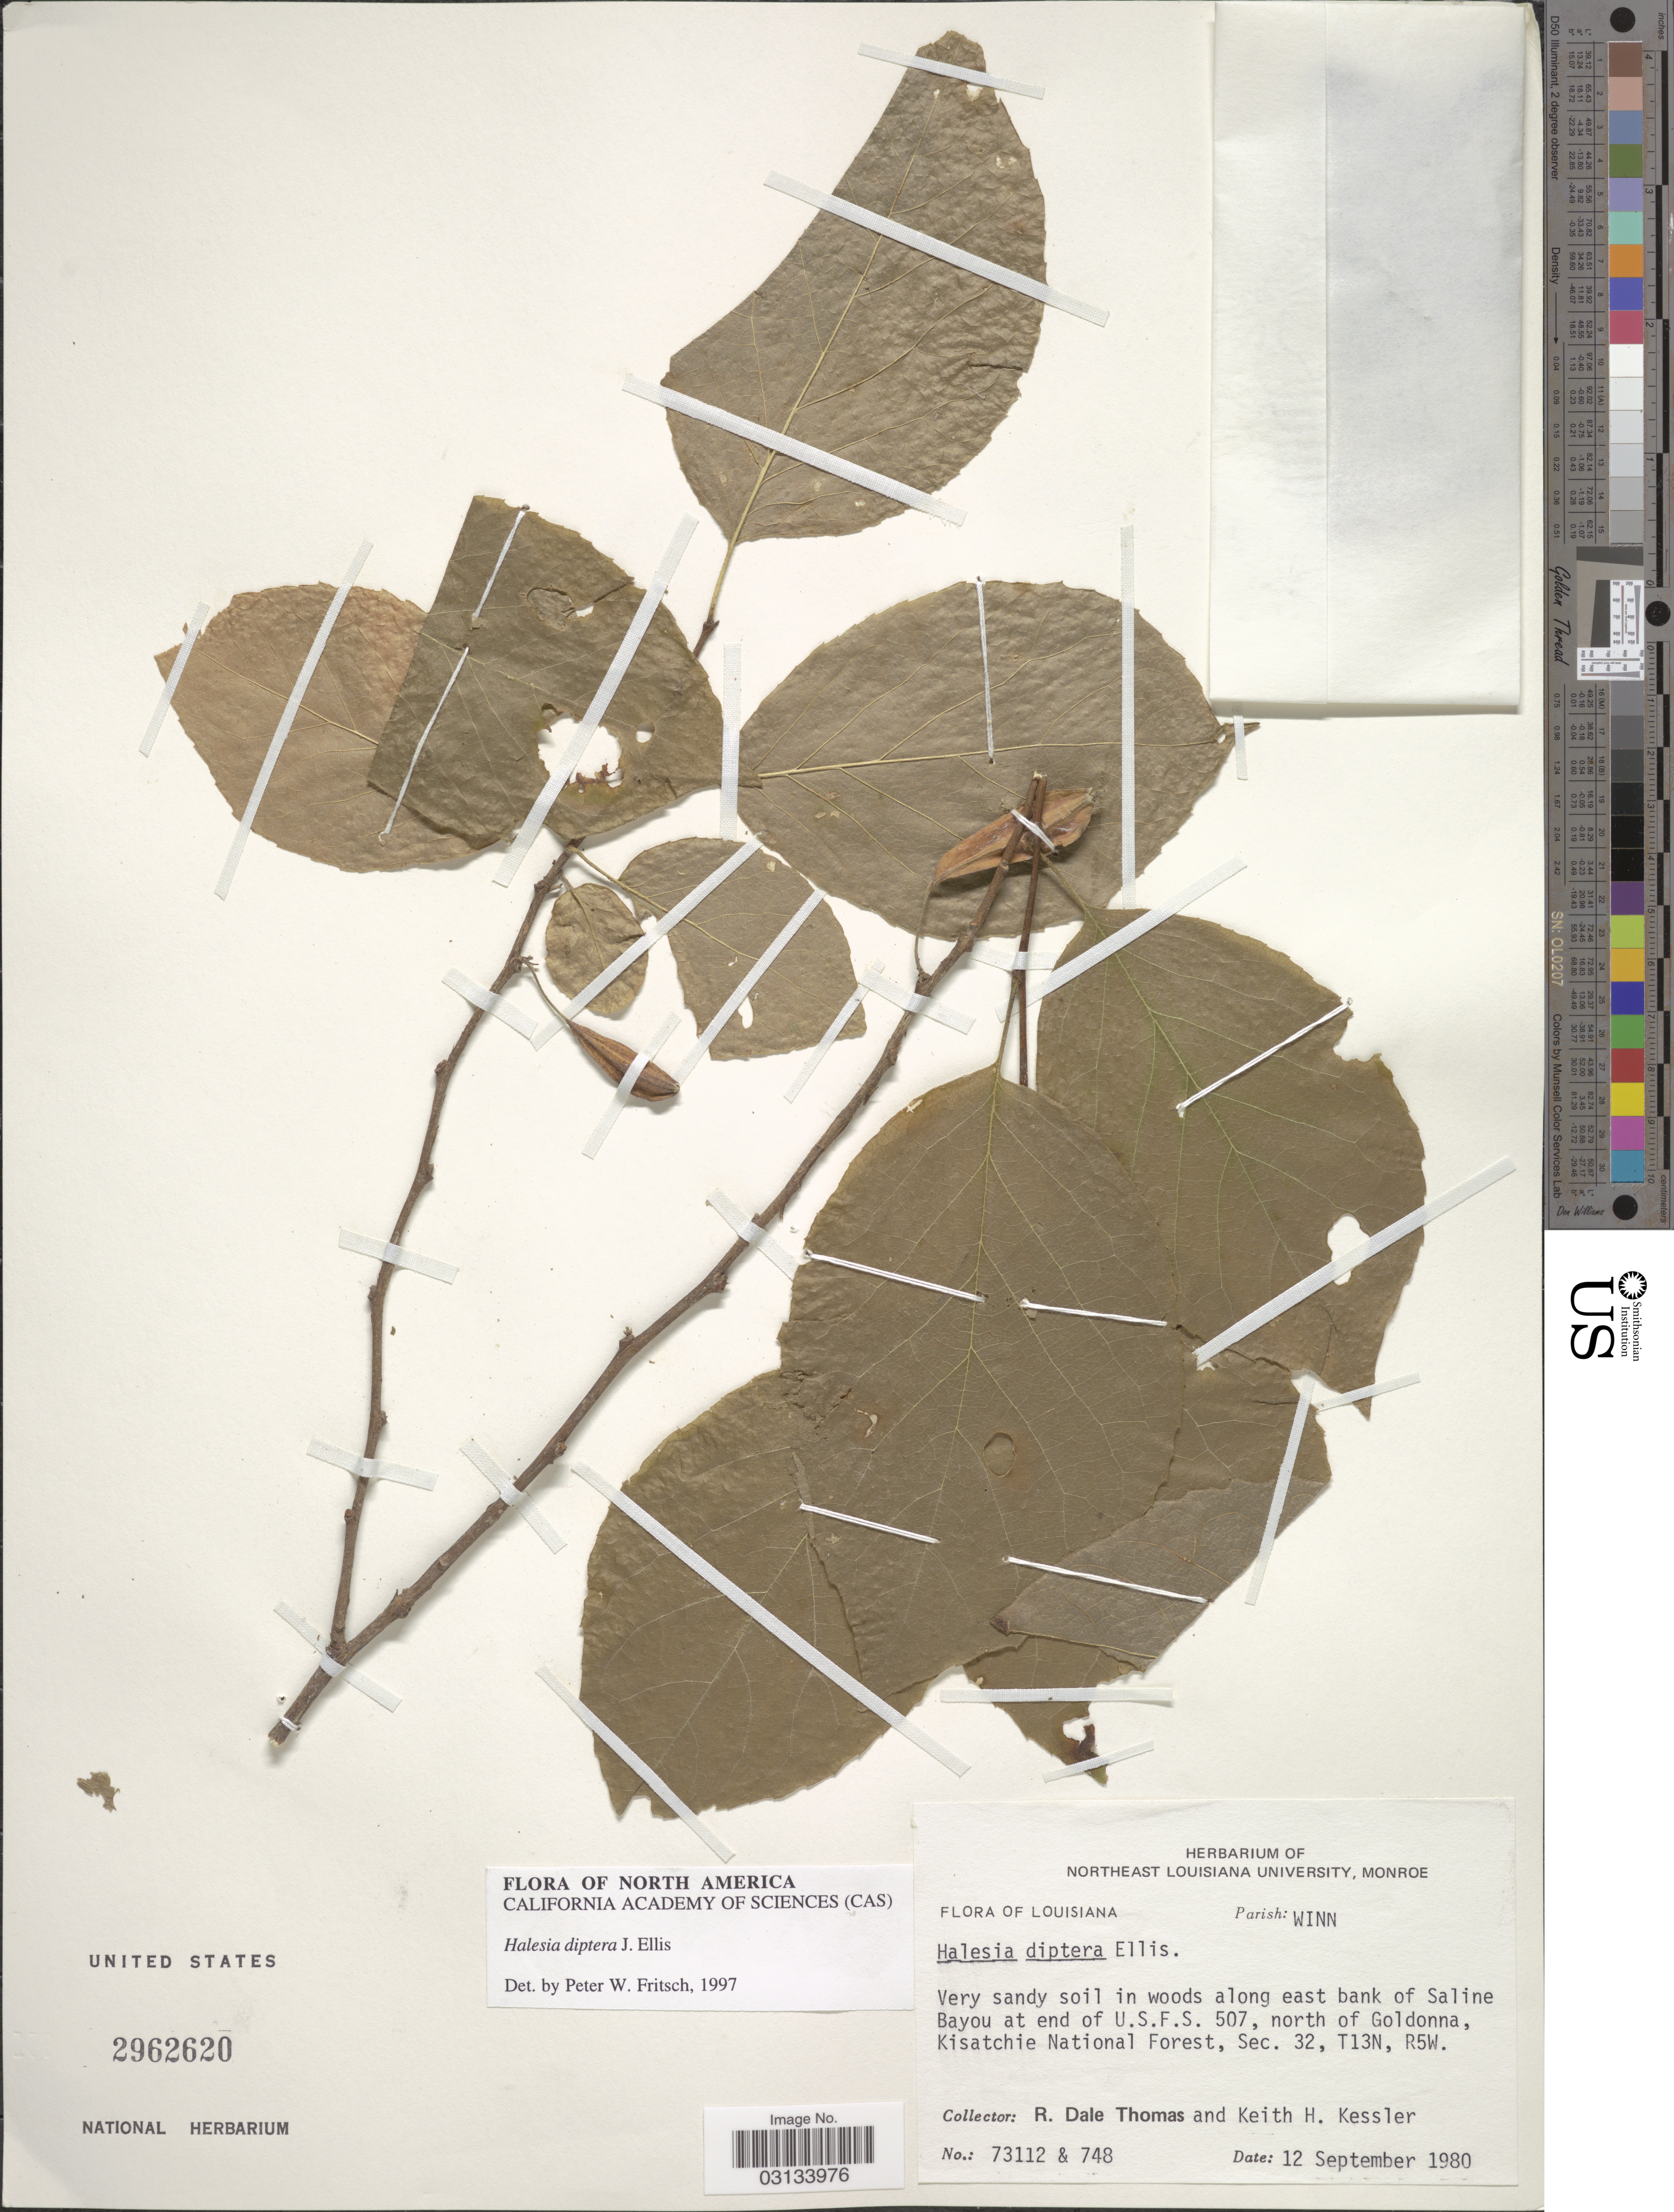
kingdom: Plantae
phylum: Tracheophyta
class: Magnoliopsida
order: Ericales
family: Styracaceae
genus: Halesia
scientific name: Halesia diptera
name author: J. Ellis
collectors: R. Thomas & K. Kessler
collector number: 73112/748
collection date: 1980-09-12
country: United States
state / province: Louisiana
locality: Parish: Winn. Along east bank of Saline Bayou at end of U.S.F.S. 507, north of Goldonna, Kisatche National Forest, Sec. 32, T13N, R5W.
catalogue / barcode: US 2962620